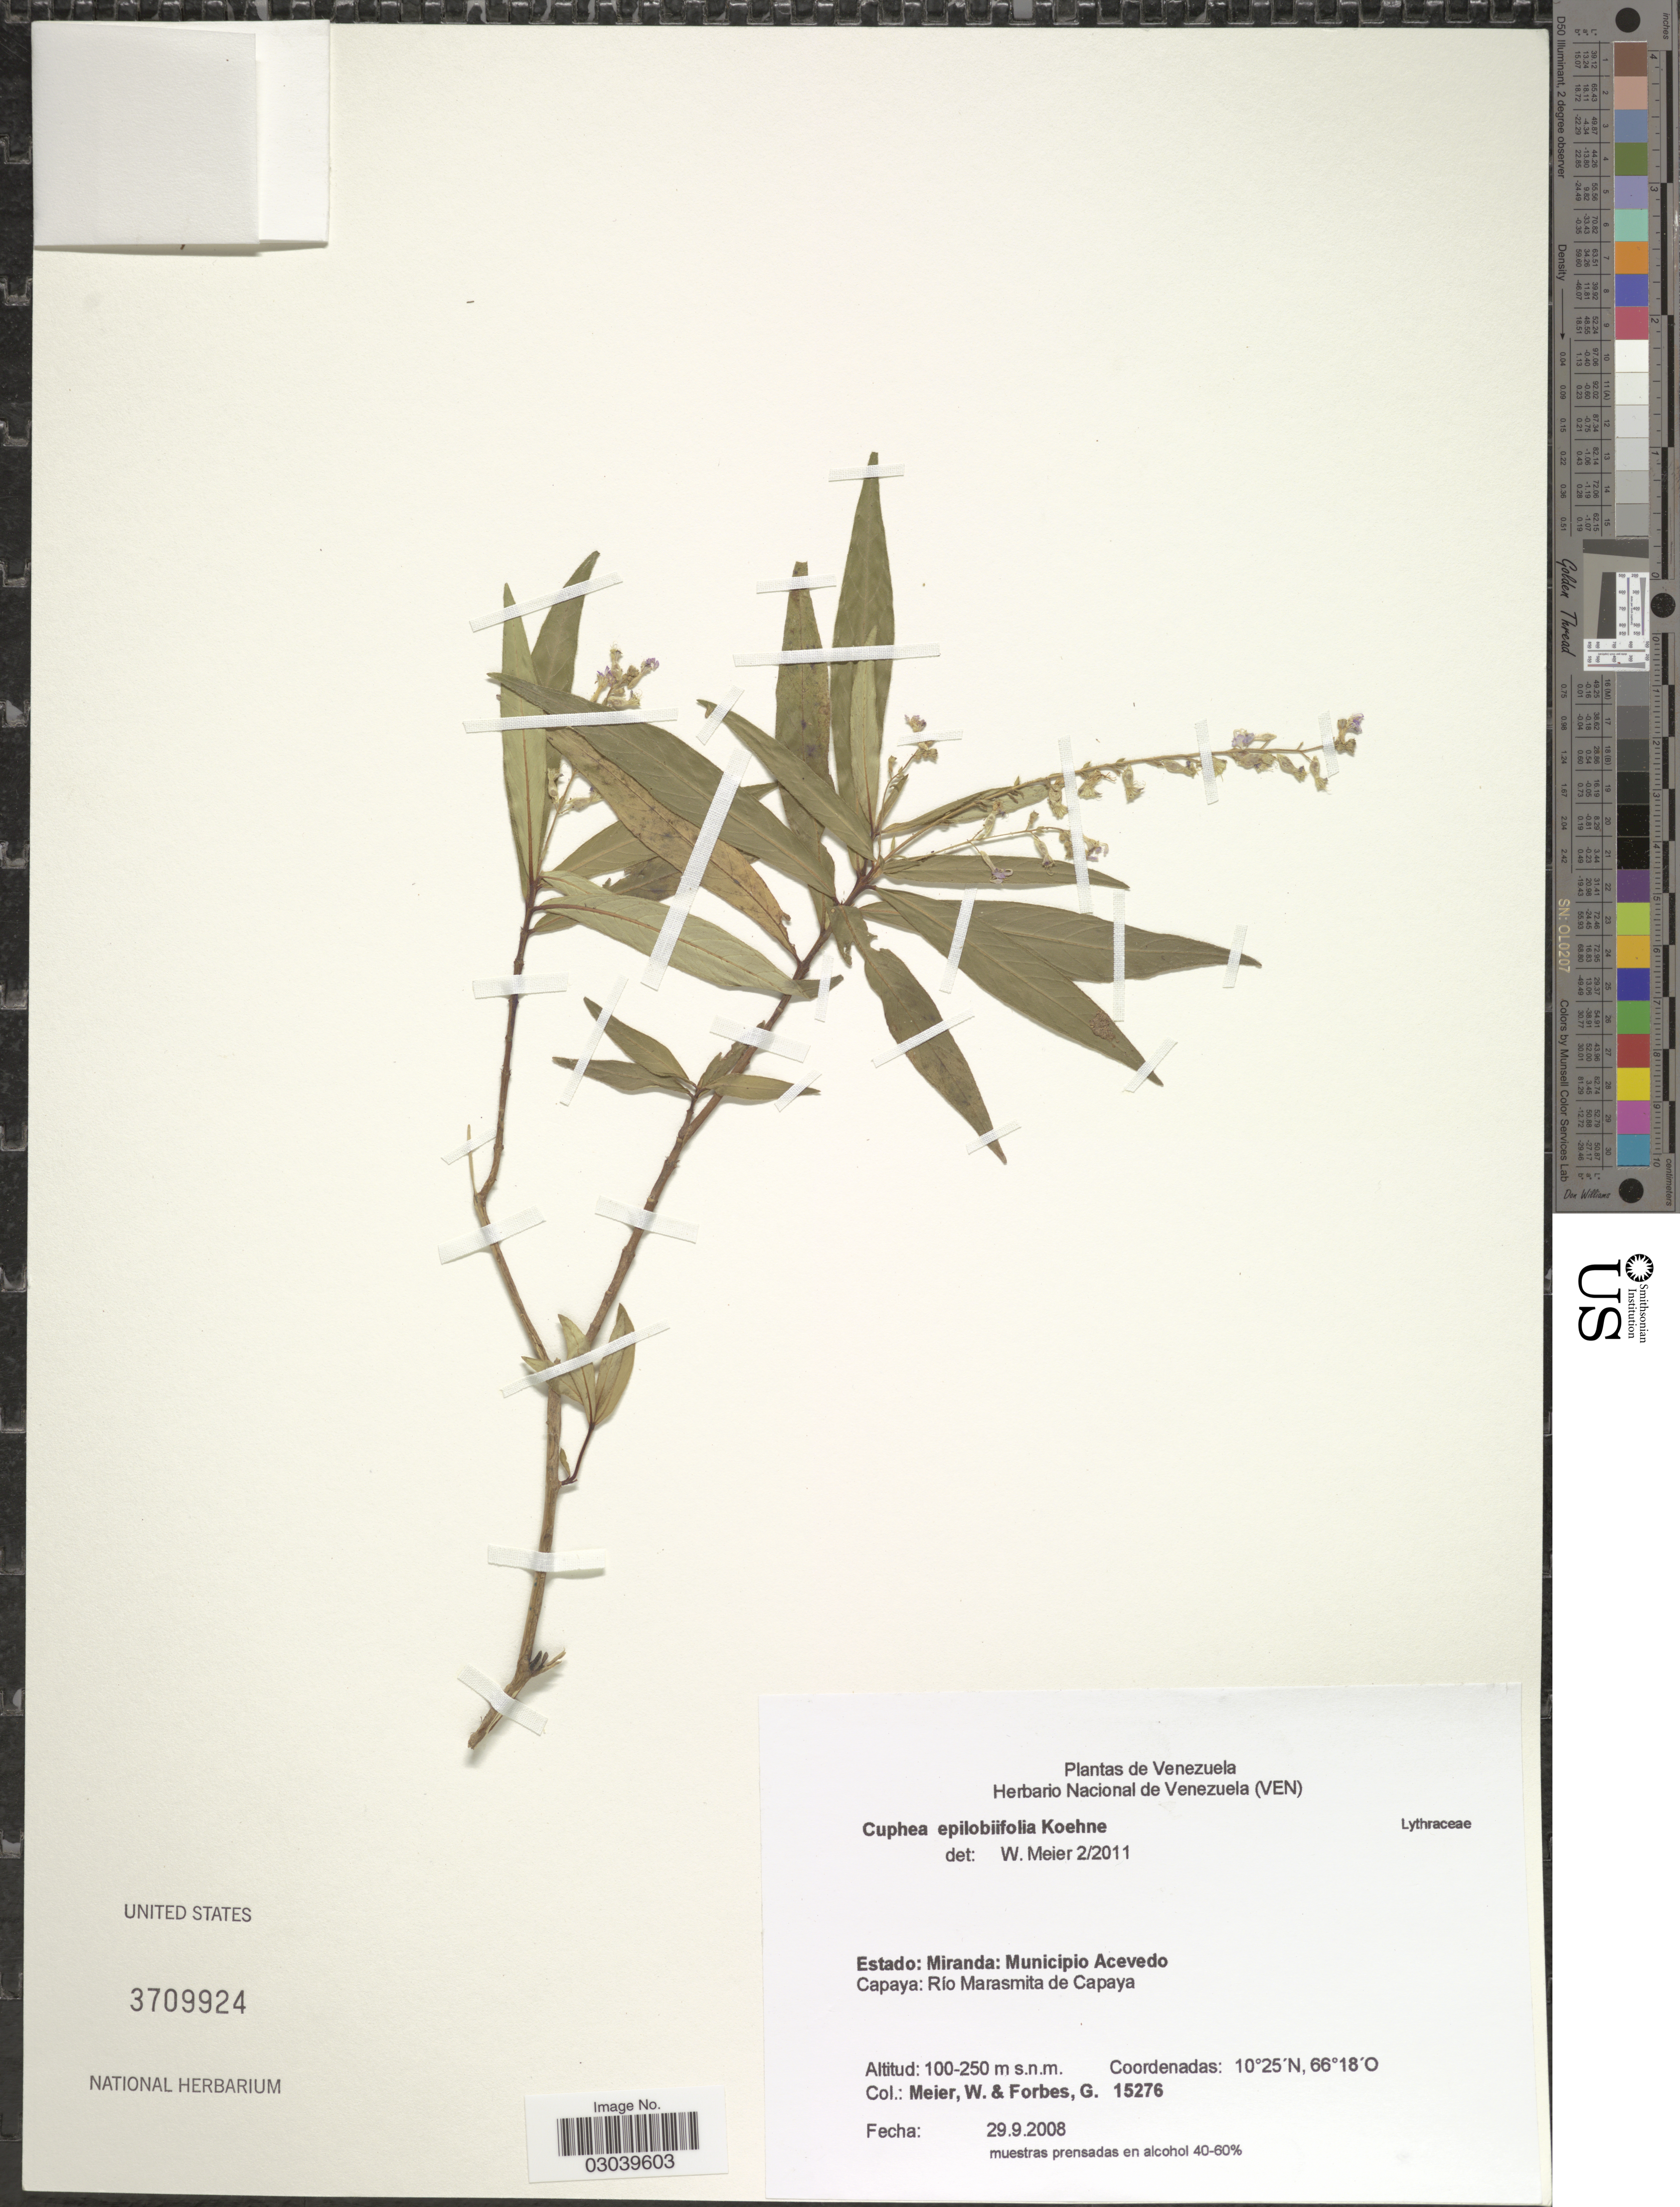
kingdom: Plantae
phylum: Tracheophyta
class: Magnoliopsida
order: Myrtales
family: Lythraceae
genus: Cuphea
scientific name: Cuphea epilobiifolia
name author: Koehne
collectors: W. Meier & G. Forbes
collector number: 15276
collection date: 2008-09-29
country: Venezuela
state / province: Miranda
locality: Municipio Acevedo. Capaya: Río Marasmita de Capaya.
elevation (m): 100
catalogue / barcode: US 3709924